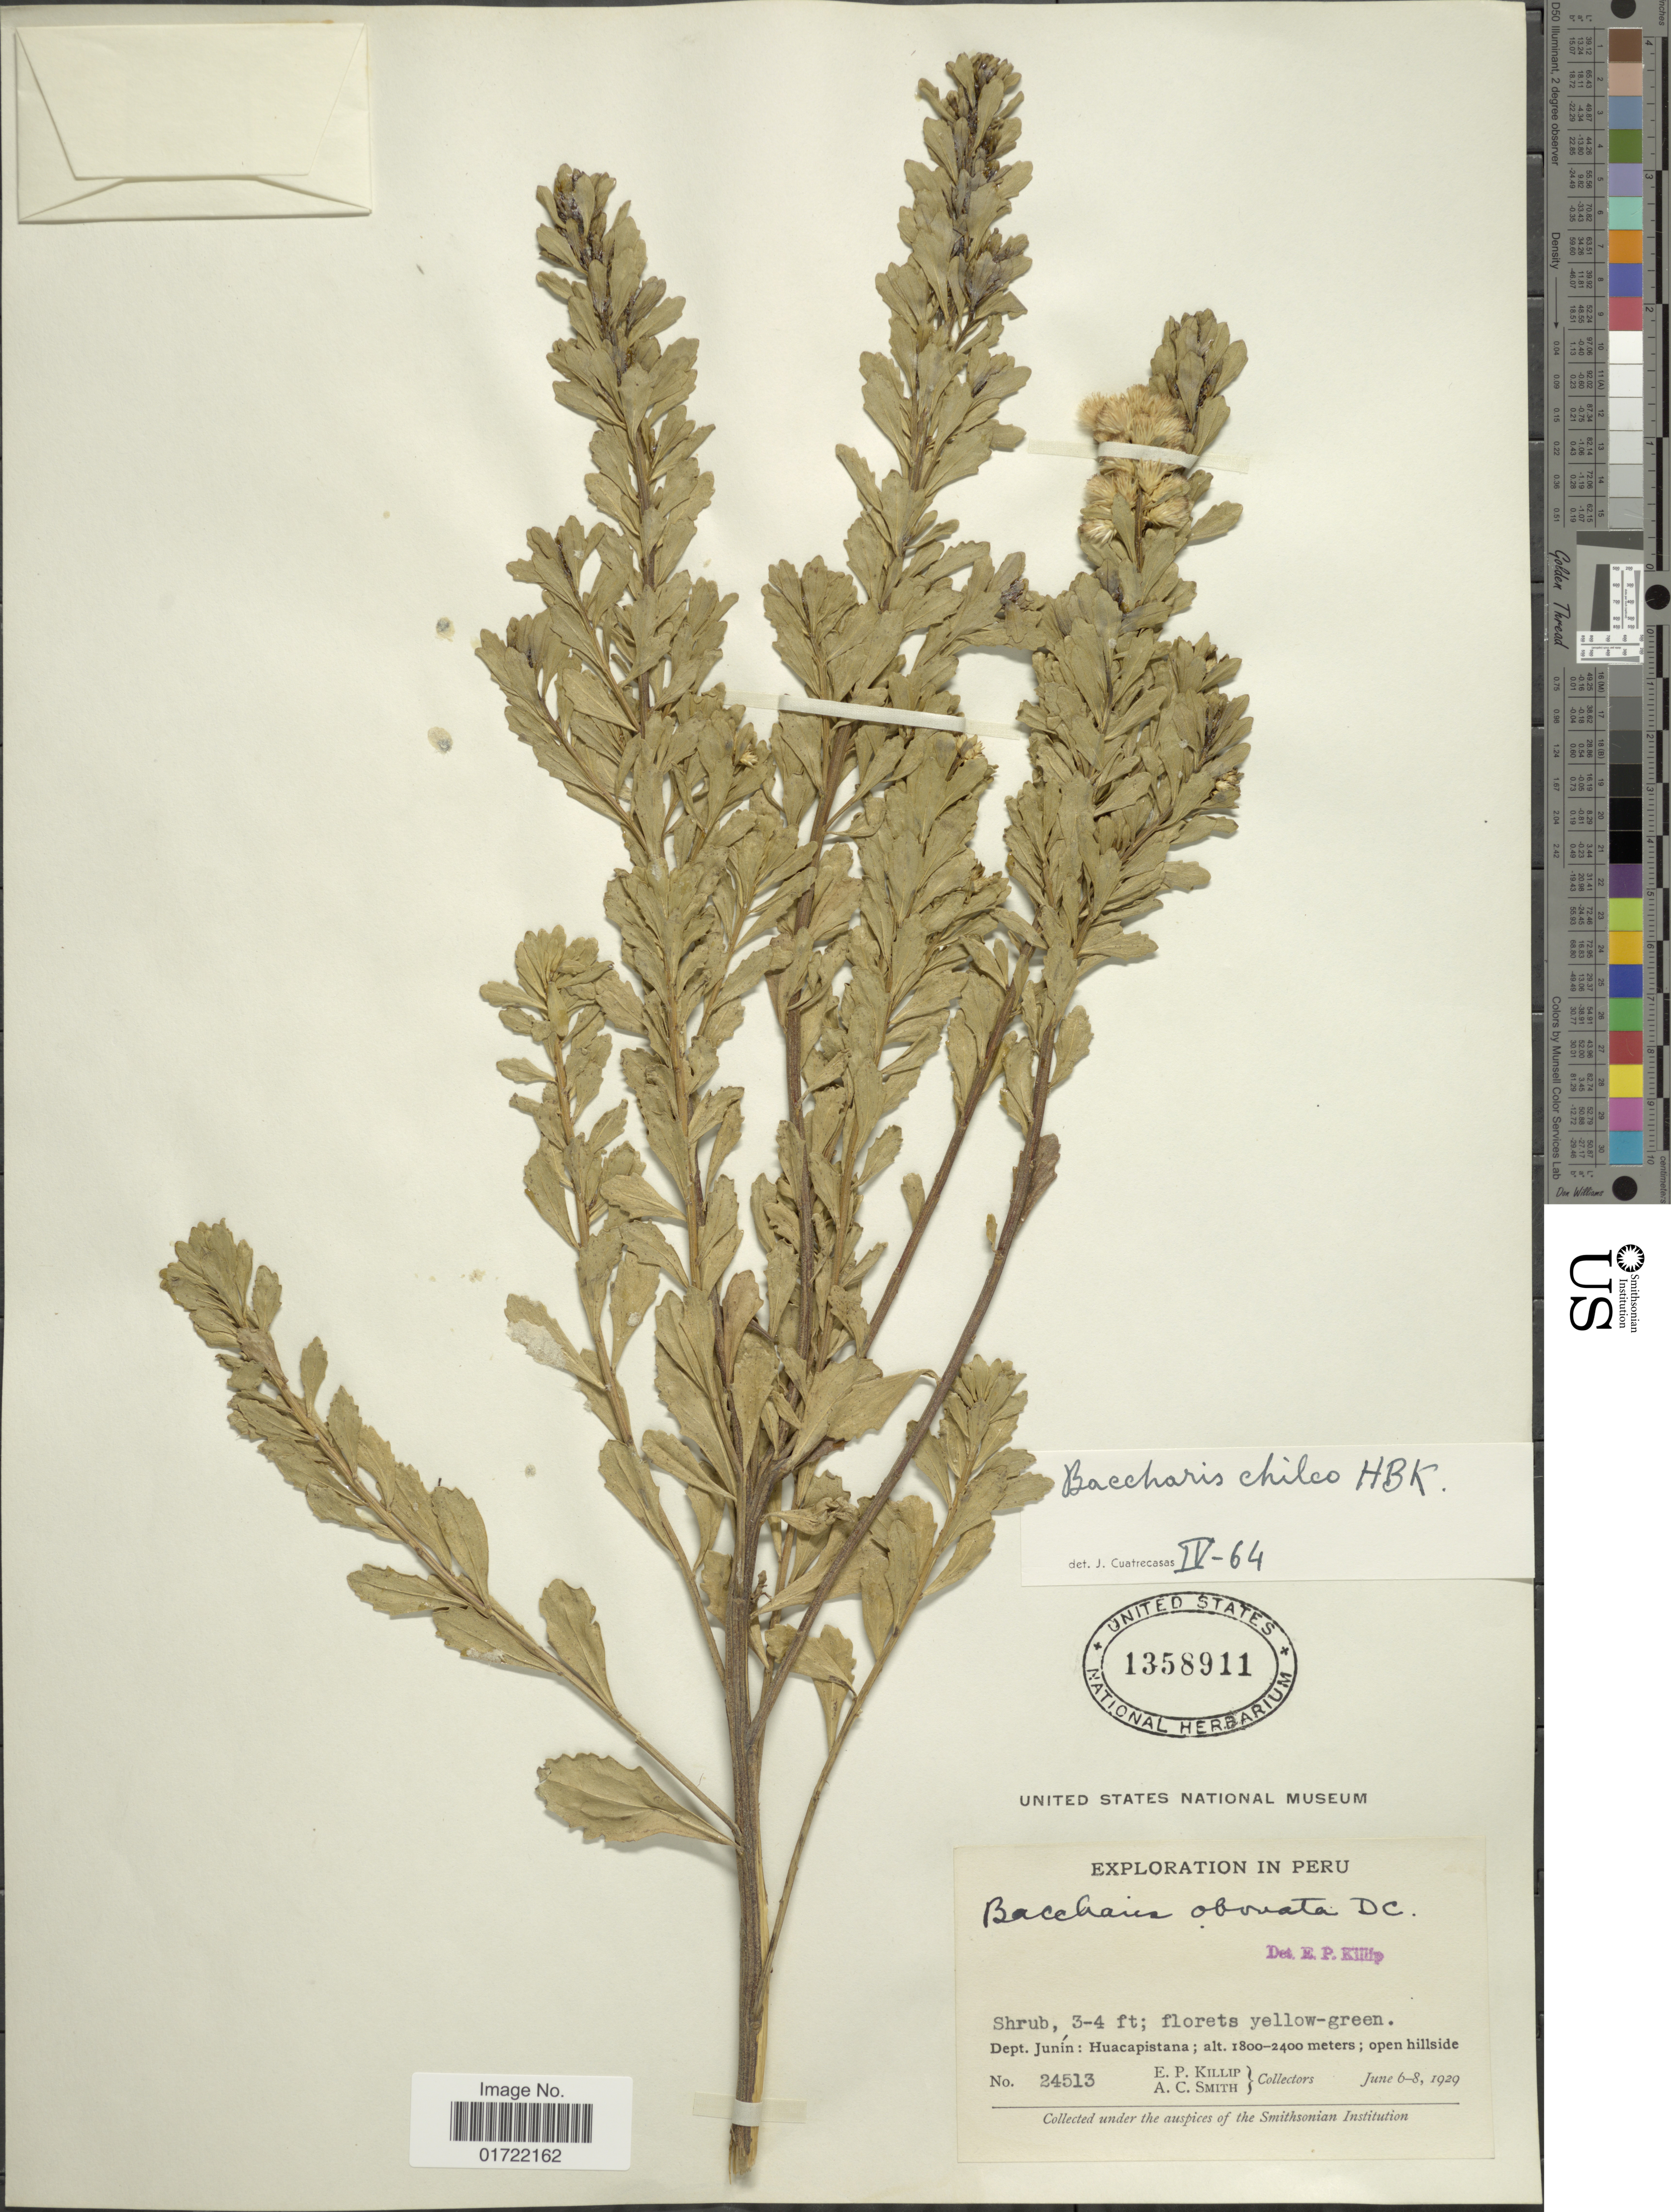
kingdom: Plantae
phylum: Tracheophyta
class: Magnoliopsida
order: Asterales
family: Asteraceae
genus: Baccharis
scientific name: Baccharis chilco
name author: Kunth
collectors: E. P. Killip & A. C. Smith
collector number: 24513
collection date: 1929-06-06/1929-06-08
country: Peru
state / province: Junín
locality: Dept. Junin: Huacapistana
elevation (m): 1800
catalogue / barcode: US 1358911